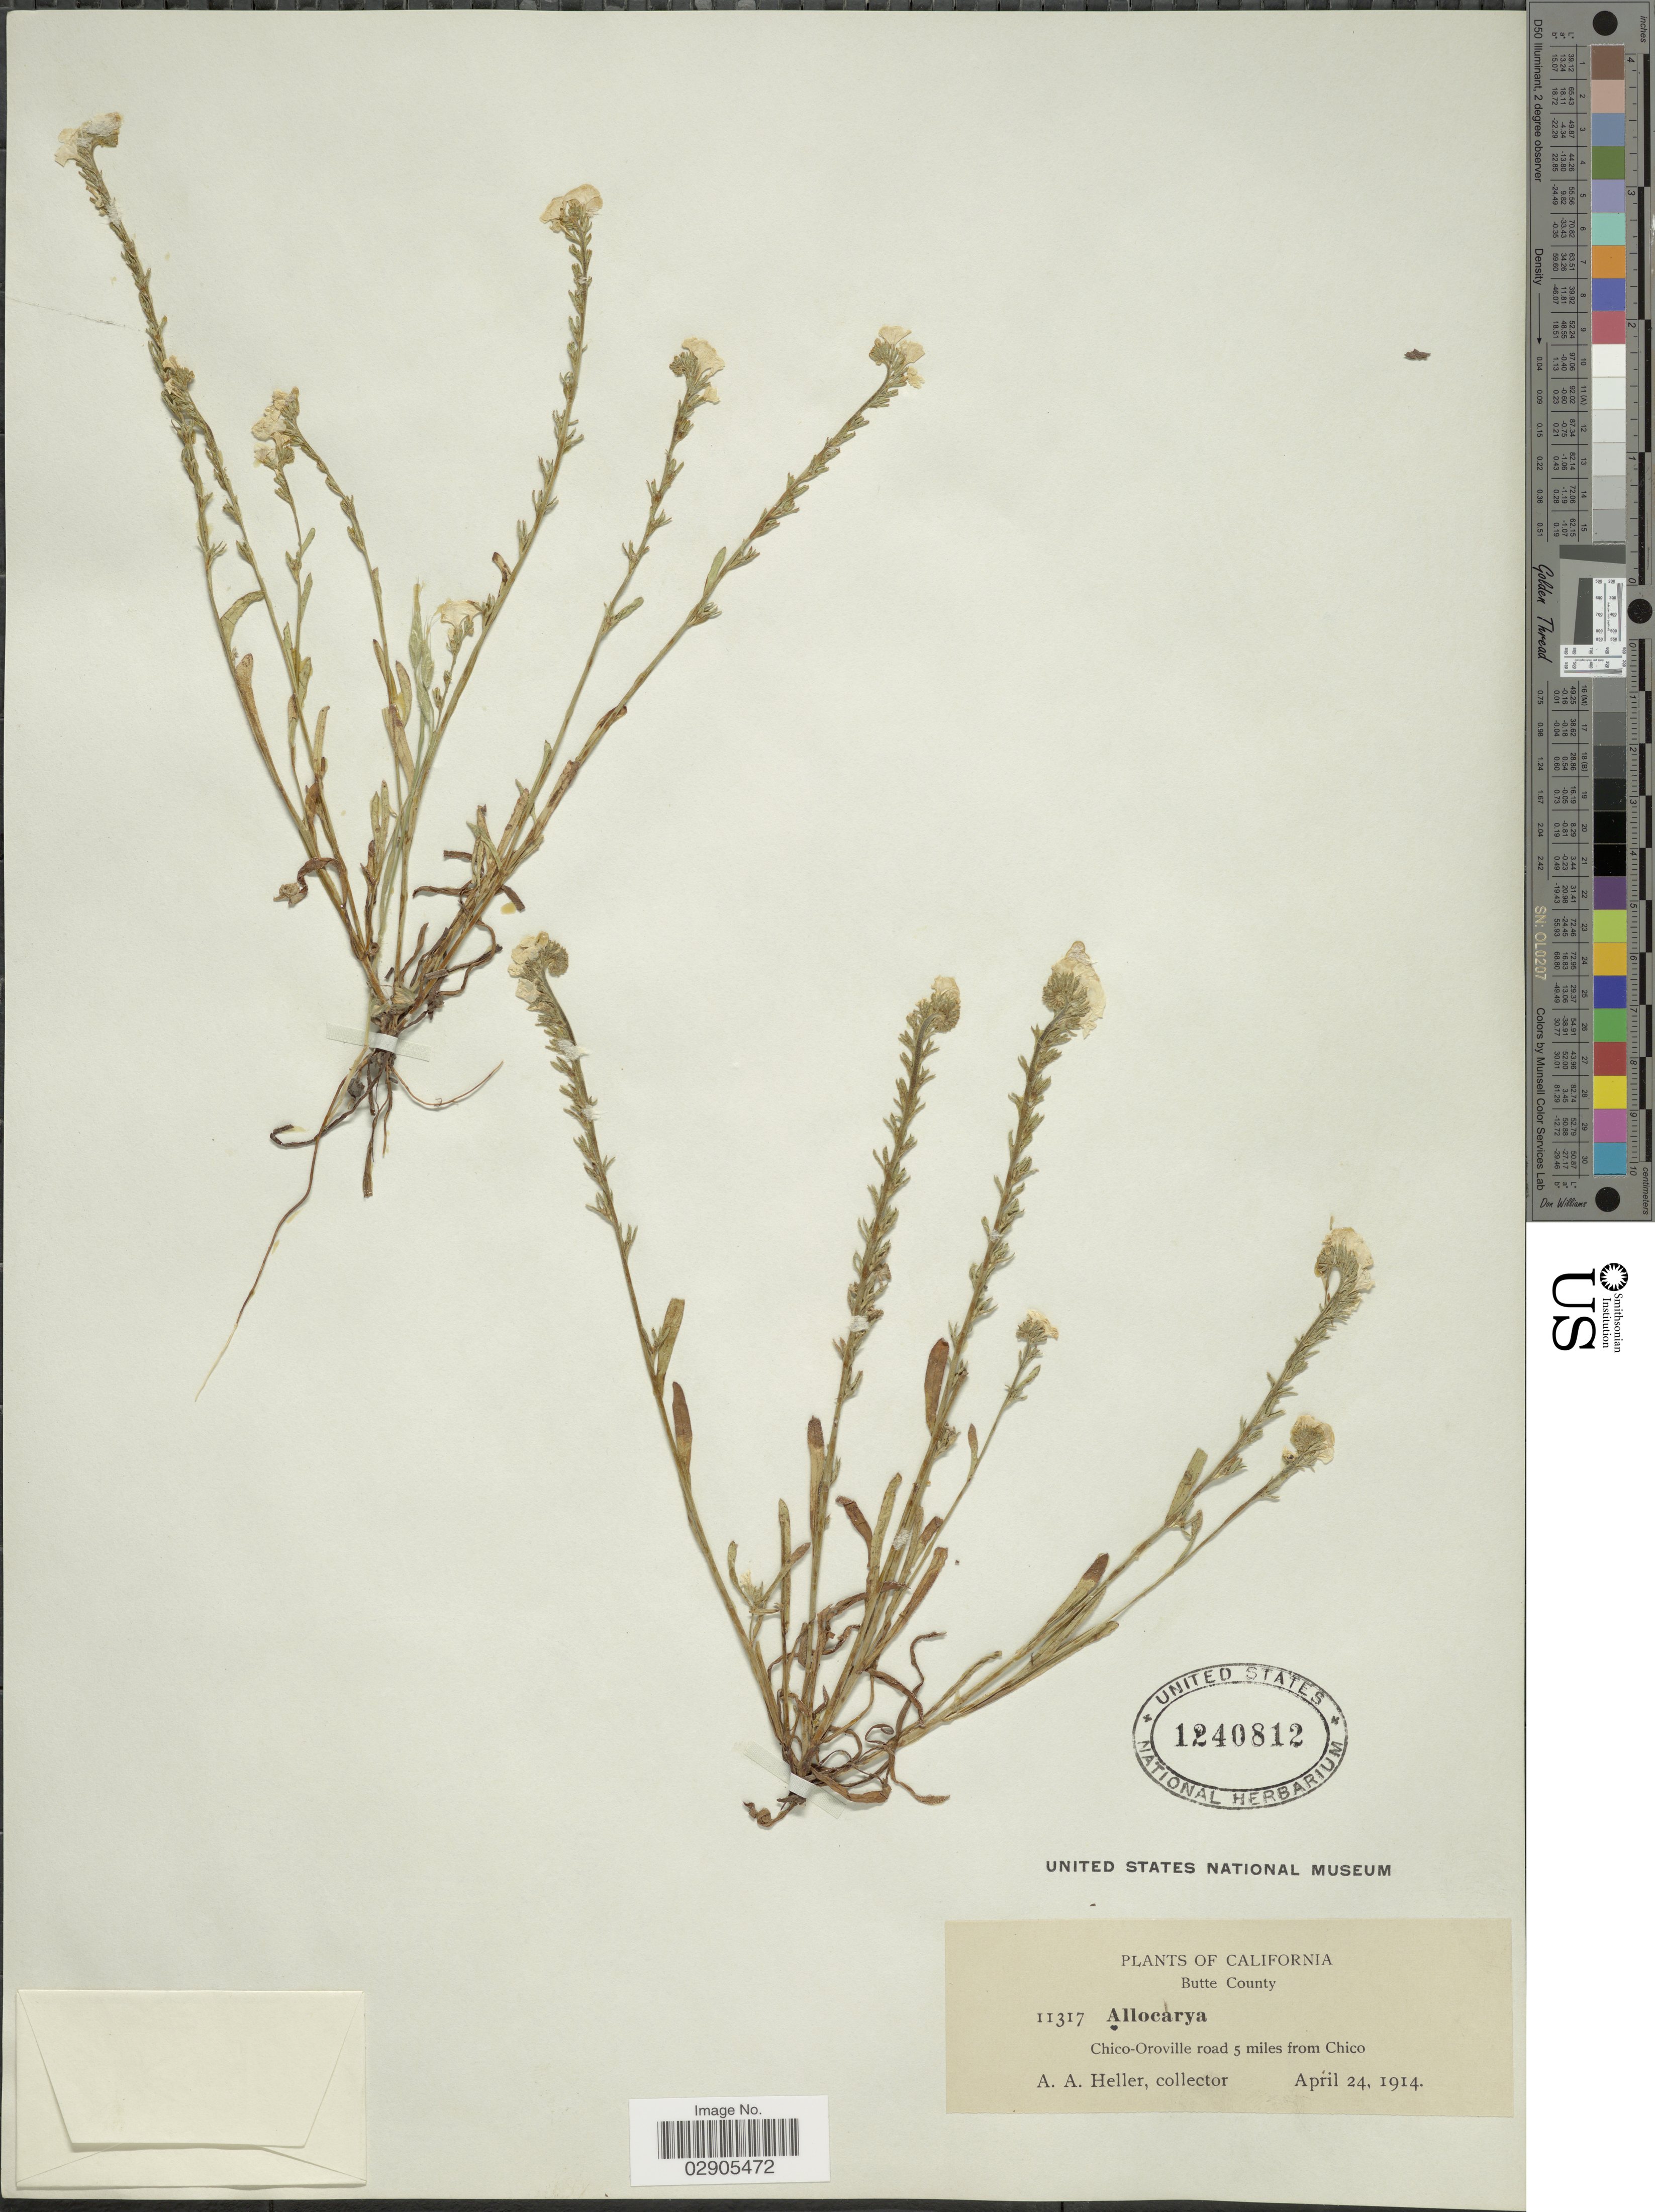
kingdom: Plantae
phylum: Tracheophyta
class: Magnoliopsida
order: Boraginales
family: Boraginaceae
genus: Allocarya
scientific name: Allocarya sp.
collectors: A. A. Heller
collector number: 11317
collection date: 1914-04-24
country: United States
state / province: California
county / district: Butte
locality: Butte County. Chico-Oroville road 5 miles from Chico.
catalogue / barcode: US 1240812